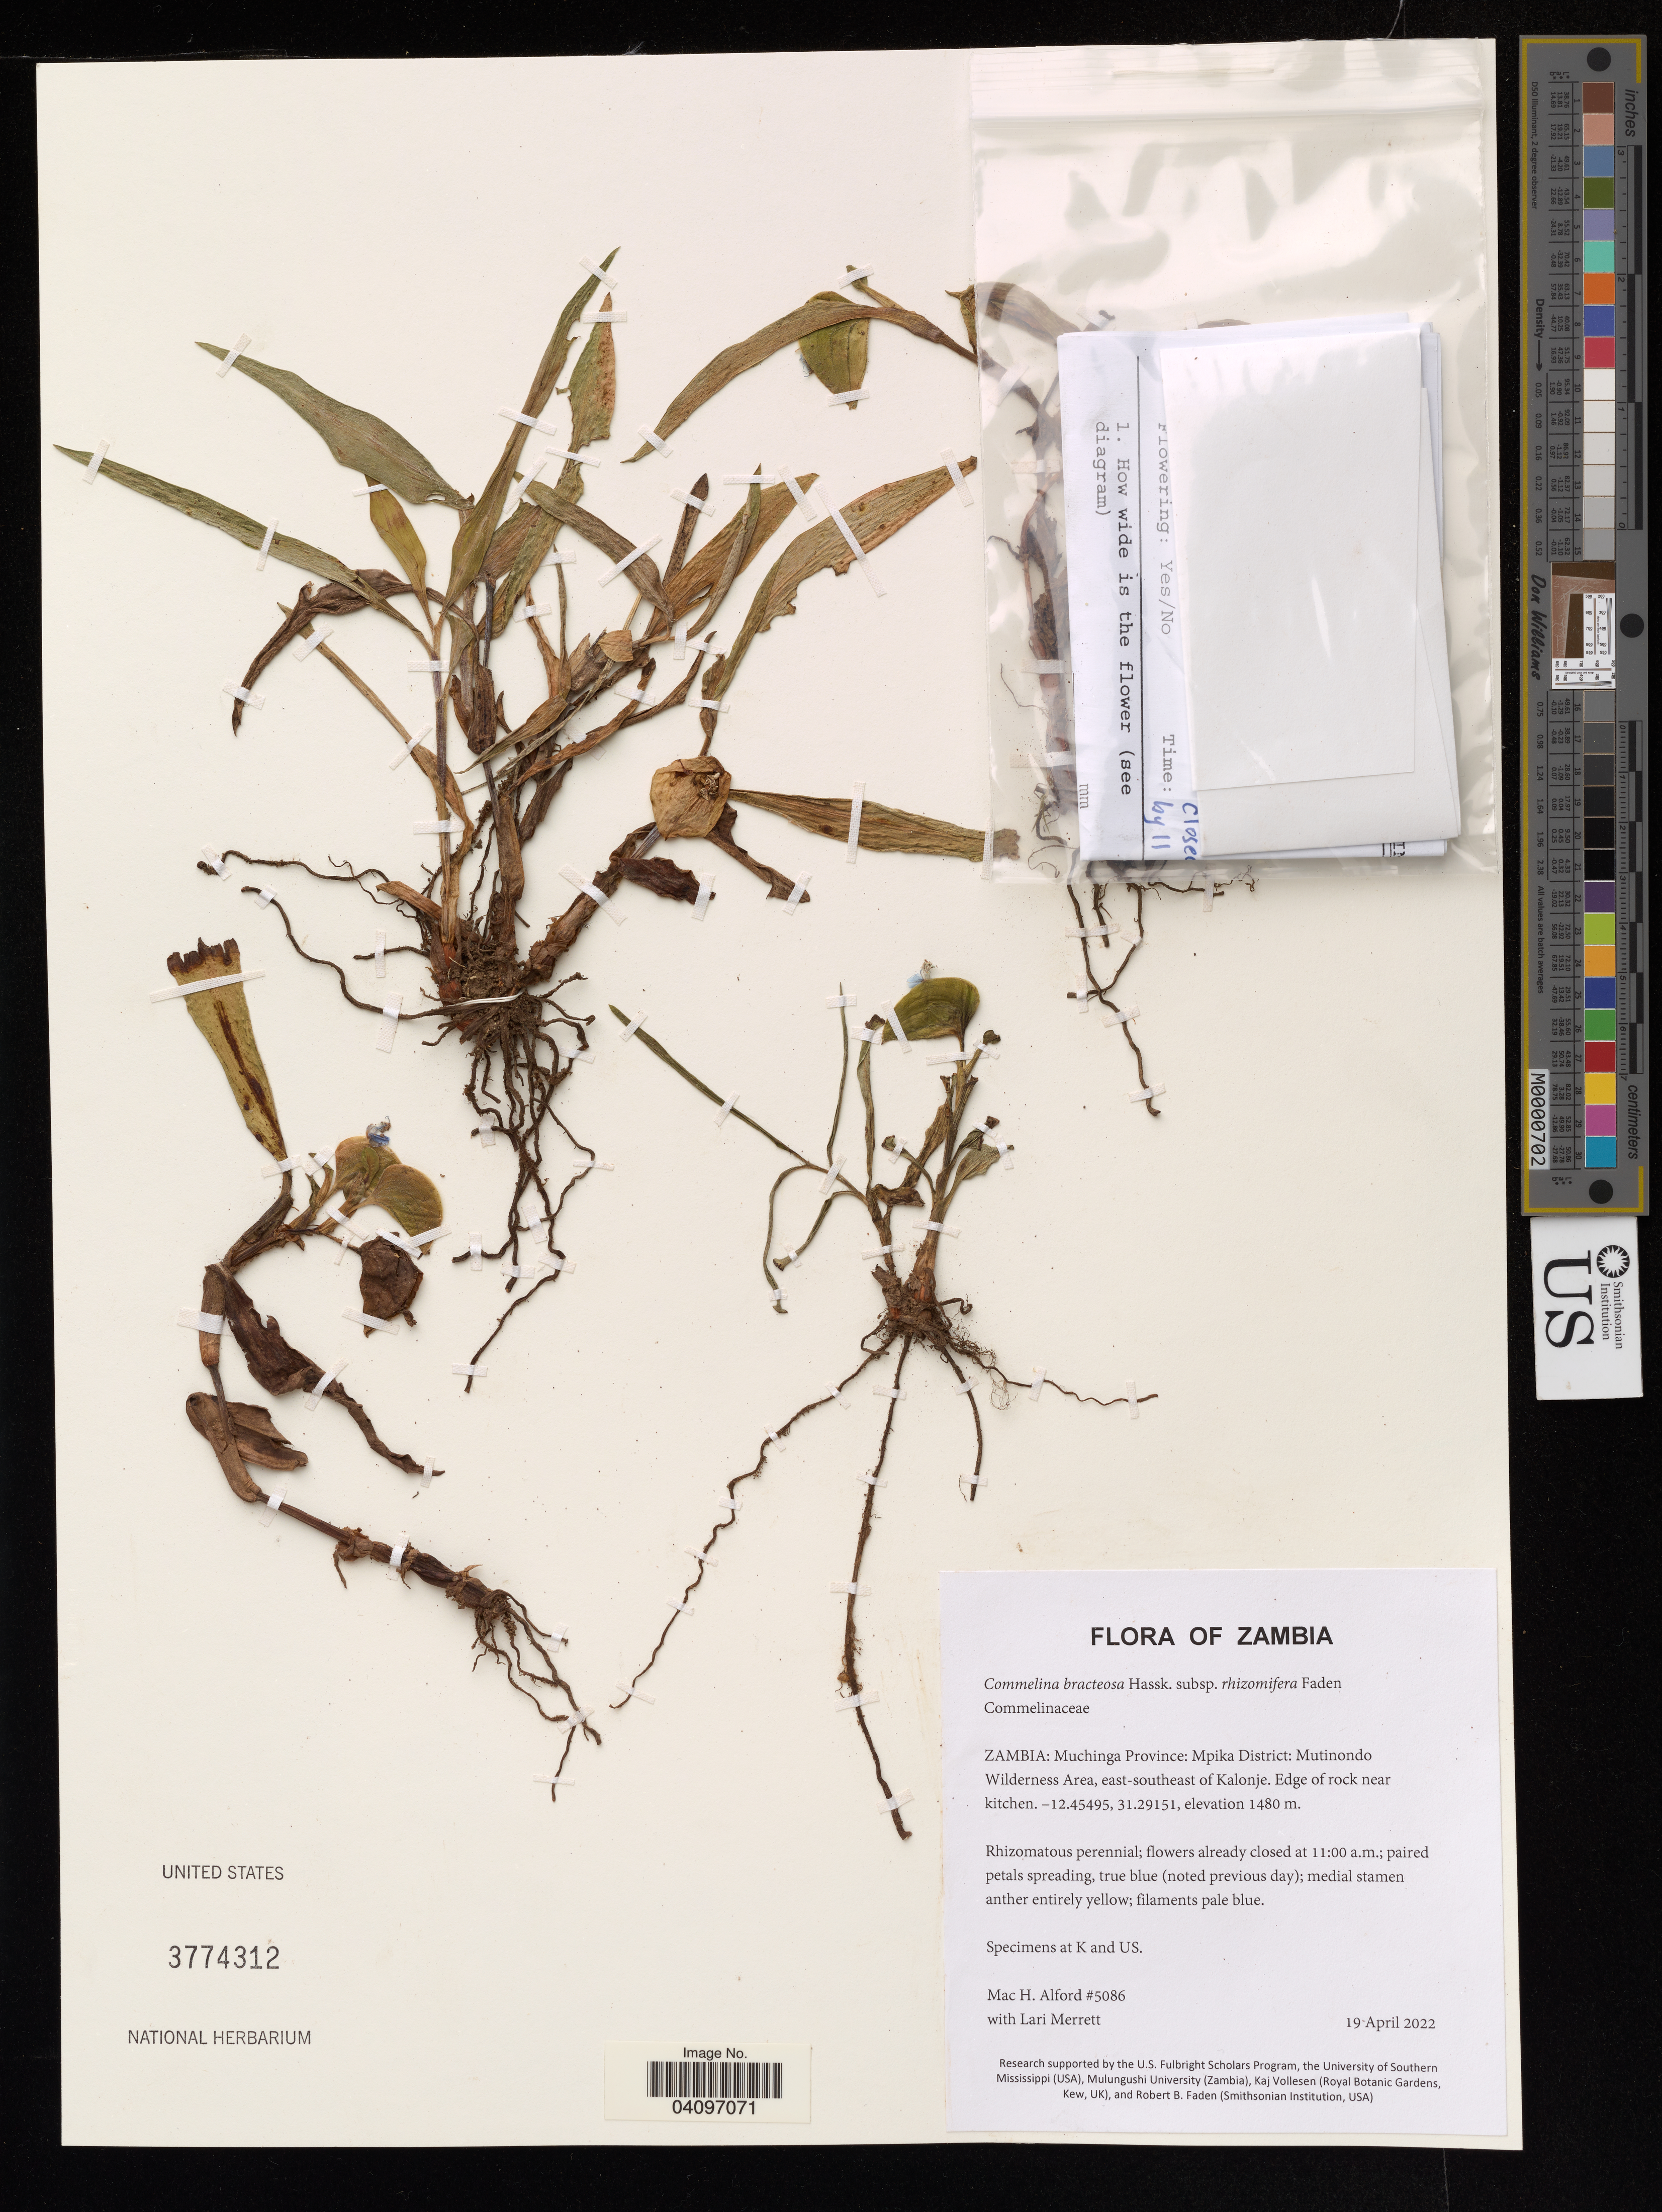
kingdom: Plantae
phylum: Tracheophyta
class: Liliopsida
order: Commelinales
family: Commelinaceae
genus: Commelina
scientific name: Commelina bracteosa subsp. rhizomifera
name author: Faden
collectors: M. H. Alford & L. Merrett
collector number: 5086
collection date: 2022-04-19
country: Zambia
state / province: Muchinga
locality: Mpika District: Mutinondo Wilderness Area, east-southeast of Kalonje, Edge of rock near kitchen.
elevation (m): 1480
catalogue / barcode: US 3774312